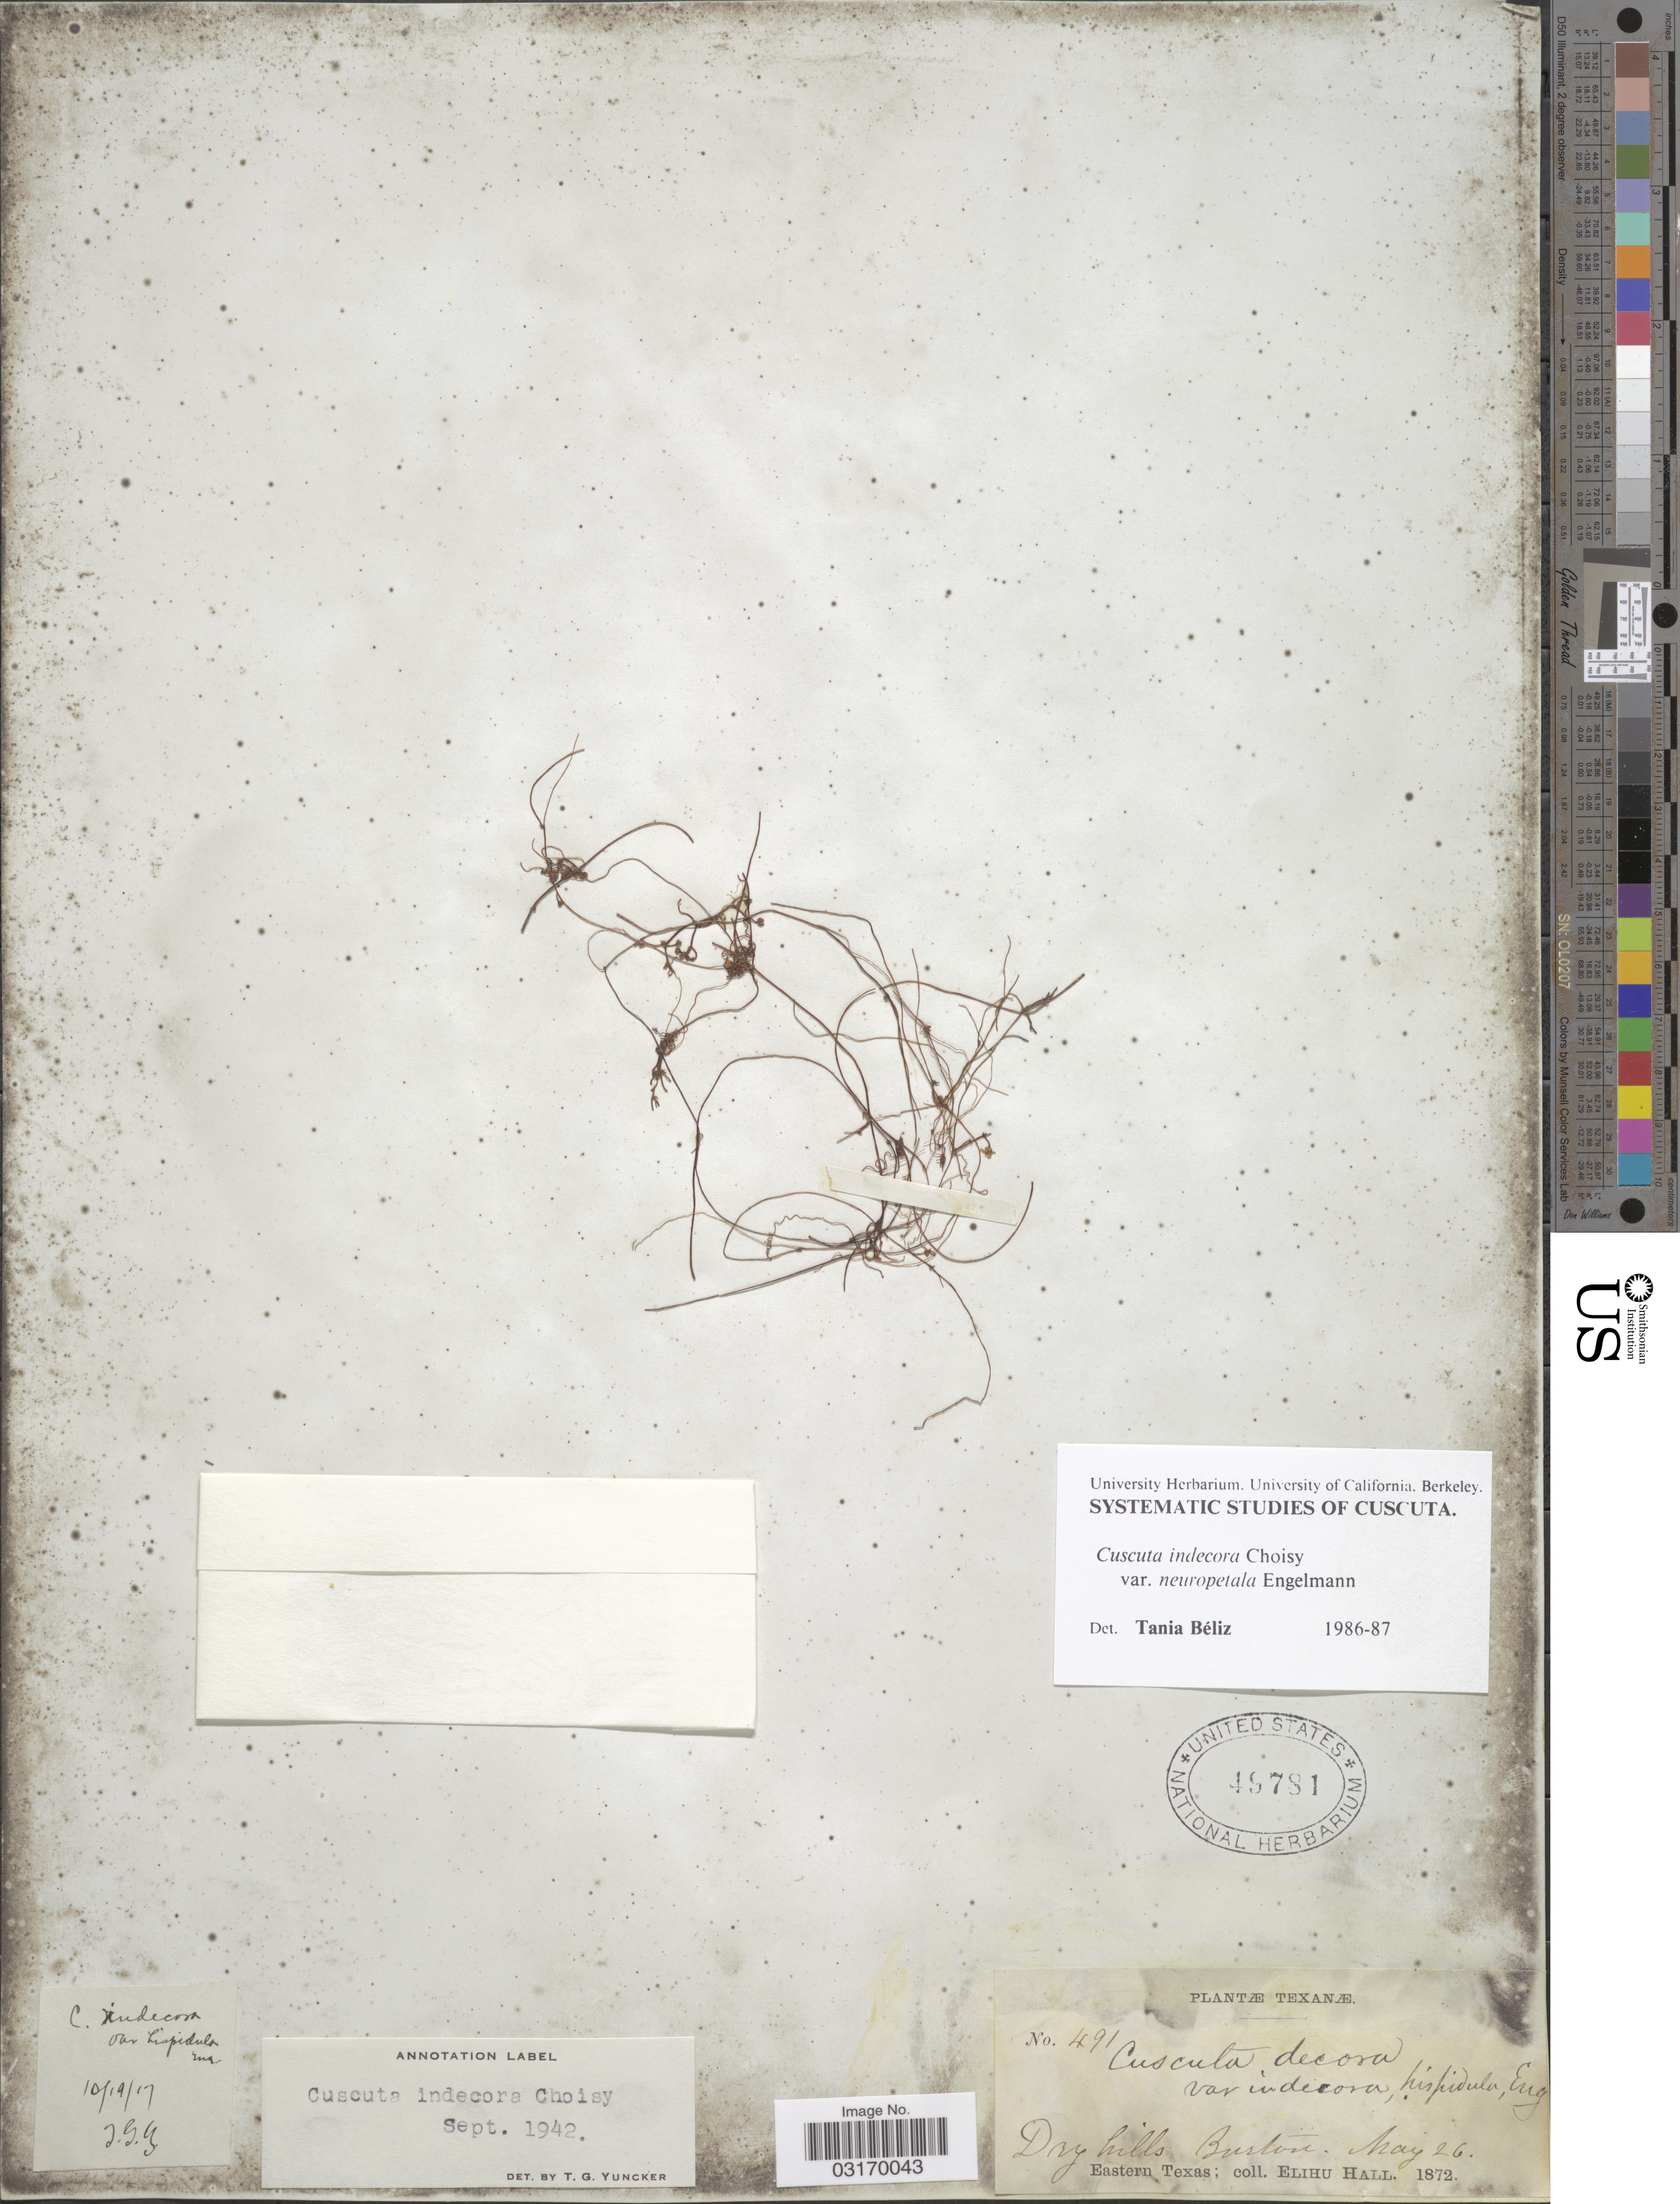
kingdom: Plantae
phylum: Tracheophyta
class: Magnoliopsida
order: Solanales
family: Convolvulaceae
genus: Cuscuta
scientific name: Cuscuta indecora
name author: Choisy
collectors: E. Hall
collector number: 491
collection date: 1872-05-26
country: United States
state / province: Texas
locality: Dry hills Boston. Eastern Texas.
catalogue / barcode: US 49781